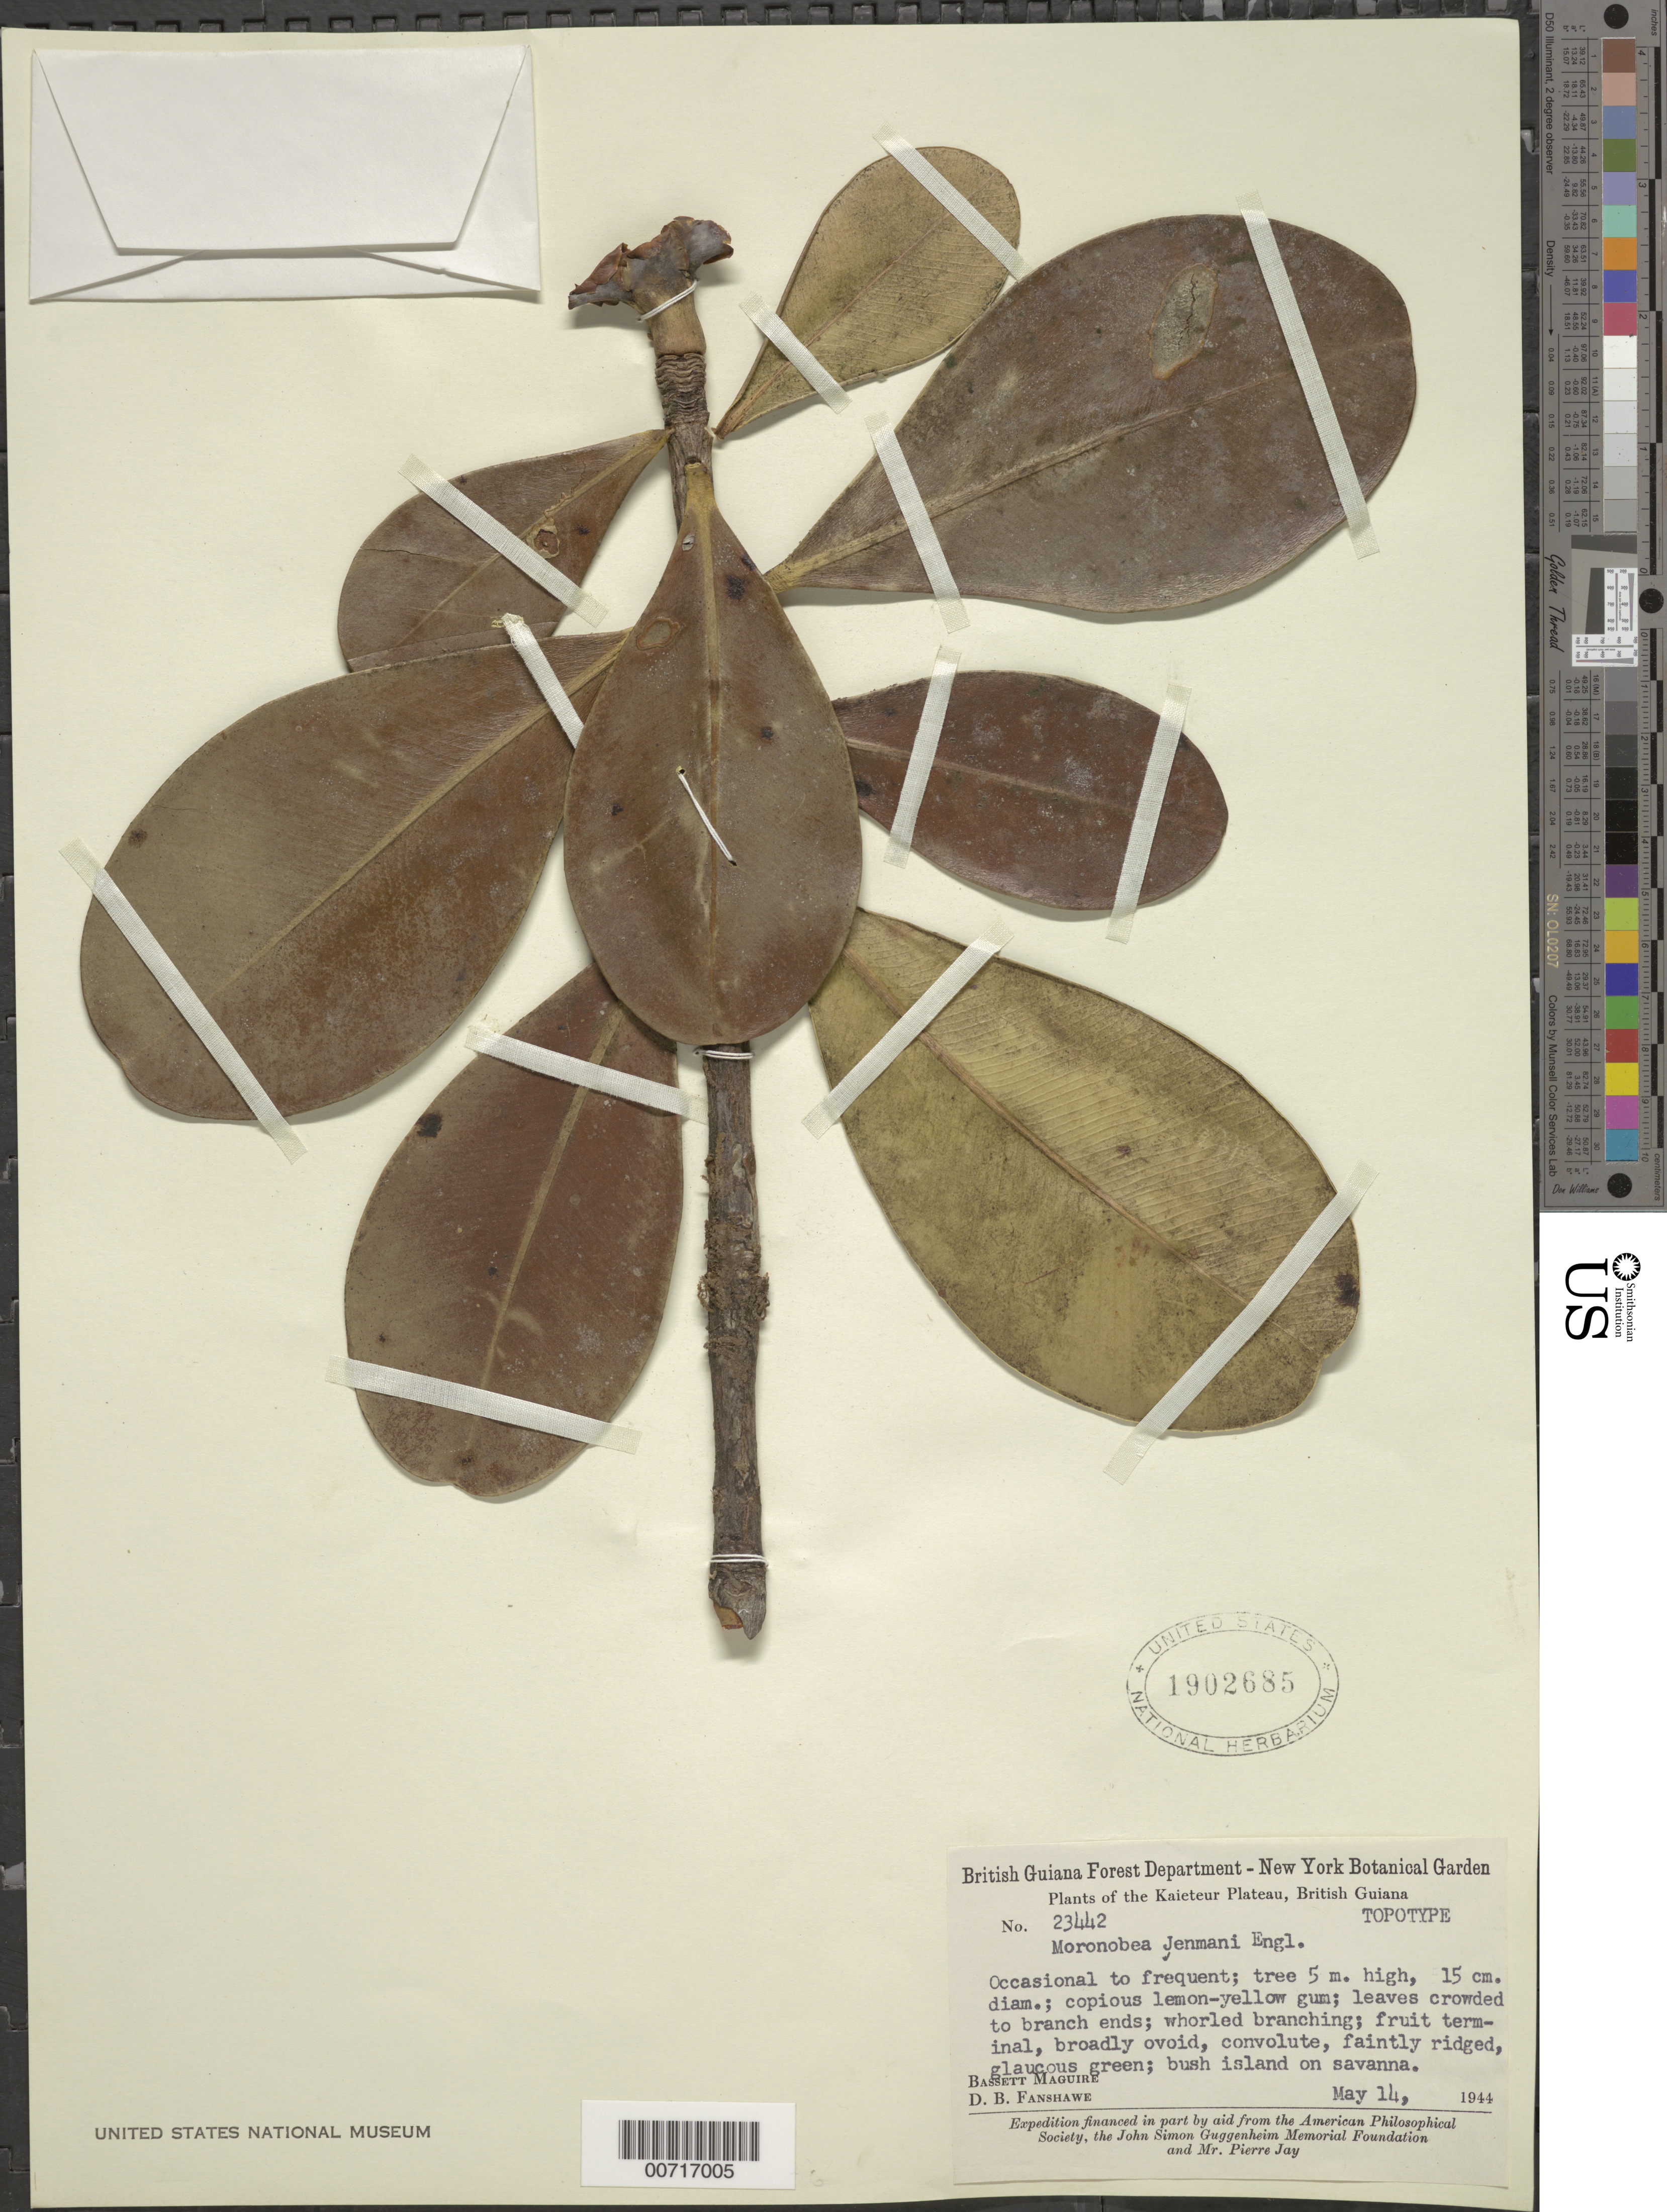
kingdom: Plantae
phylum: Tracheophyta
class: Magnoliopsida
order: Malpighiales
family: Clusiaceae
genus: Moronobea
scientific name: Moronobea jenmanii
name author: Engl.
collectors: B. Maguire & D. B. Fanshawe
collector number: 23442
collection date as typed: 14-May-44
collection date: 1944-05-14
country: Guyana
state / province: Potaro-Siparuni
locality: Kaieteur Plateau, Potaro River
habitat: Bush island on savanna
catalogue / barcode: US 1902685